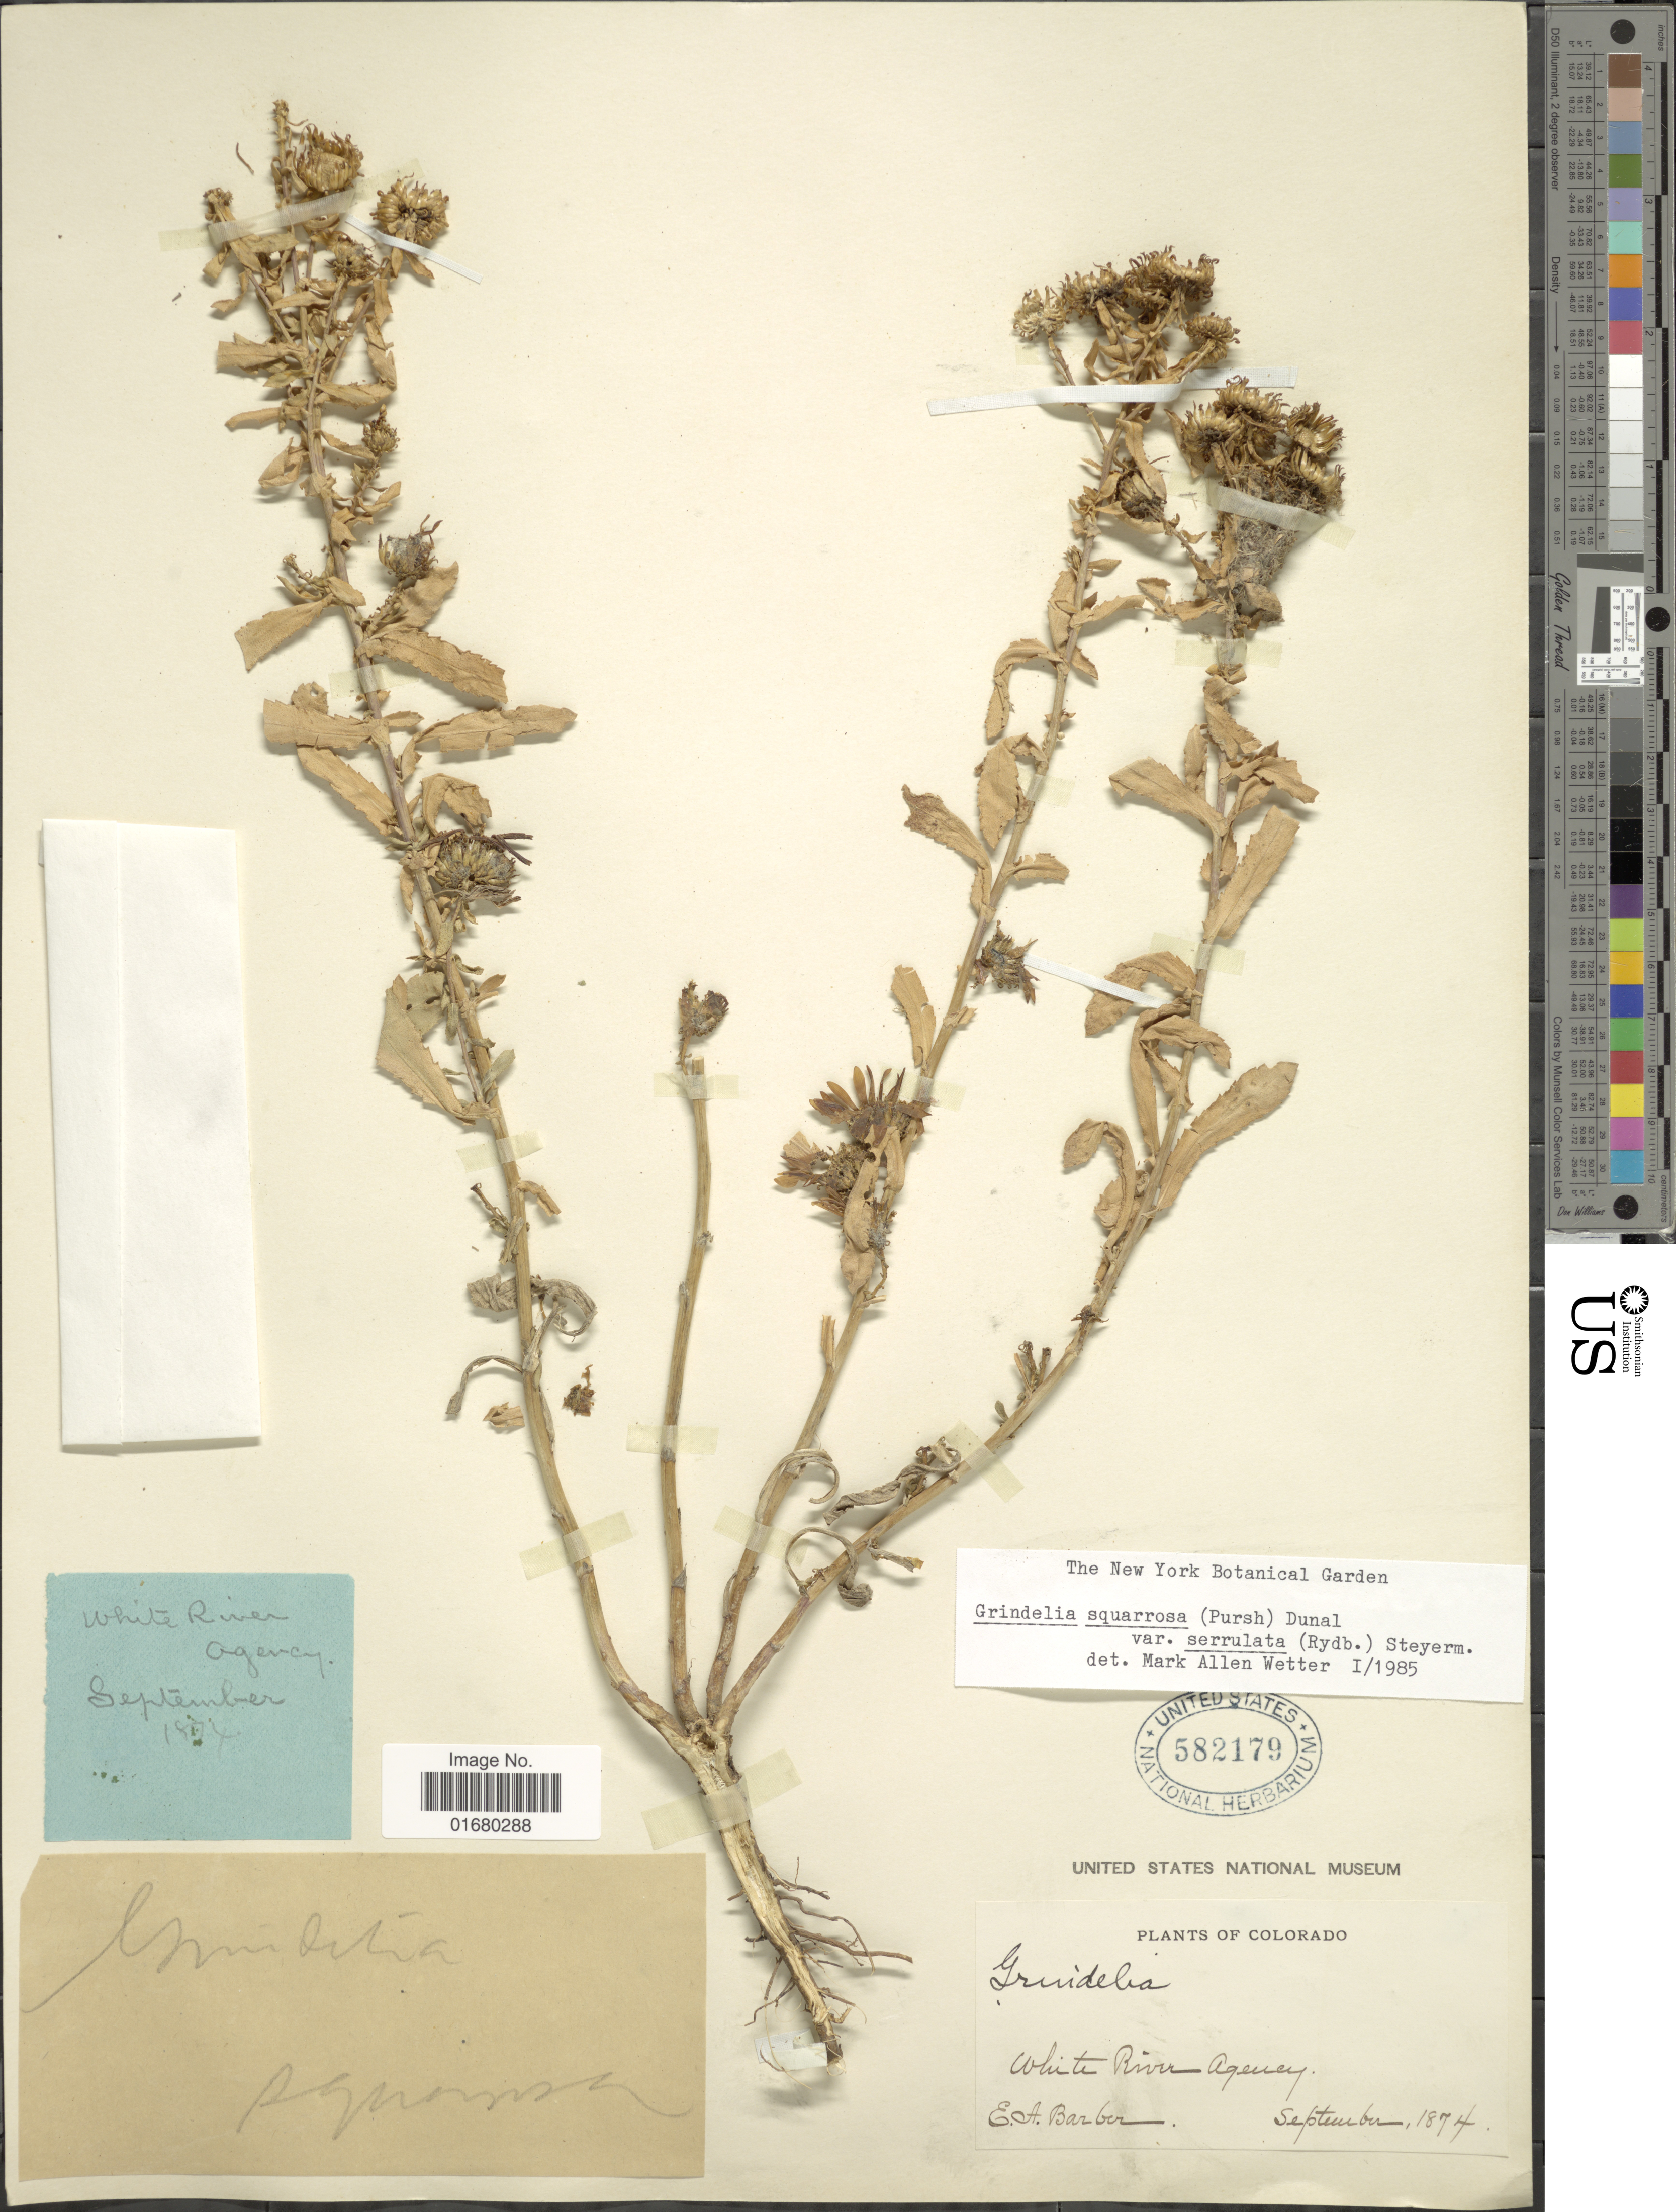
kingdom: Plantae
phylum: Tracheophyta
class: Magnoliopsida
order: Asterales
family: Asteraceae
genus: Grindelia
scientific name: Grindelia squarrosa var. serrulata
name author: (Rydb.) Steyerm.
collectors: E. Barber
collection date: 1874-09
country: United States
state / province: Colorado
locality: White River Agency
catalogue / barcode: US 582179